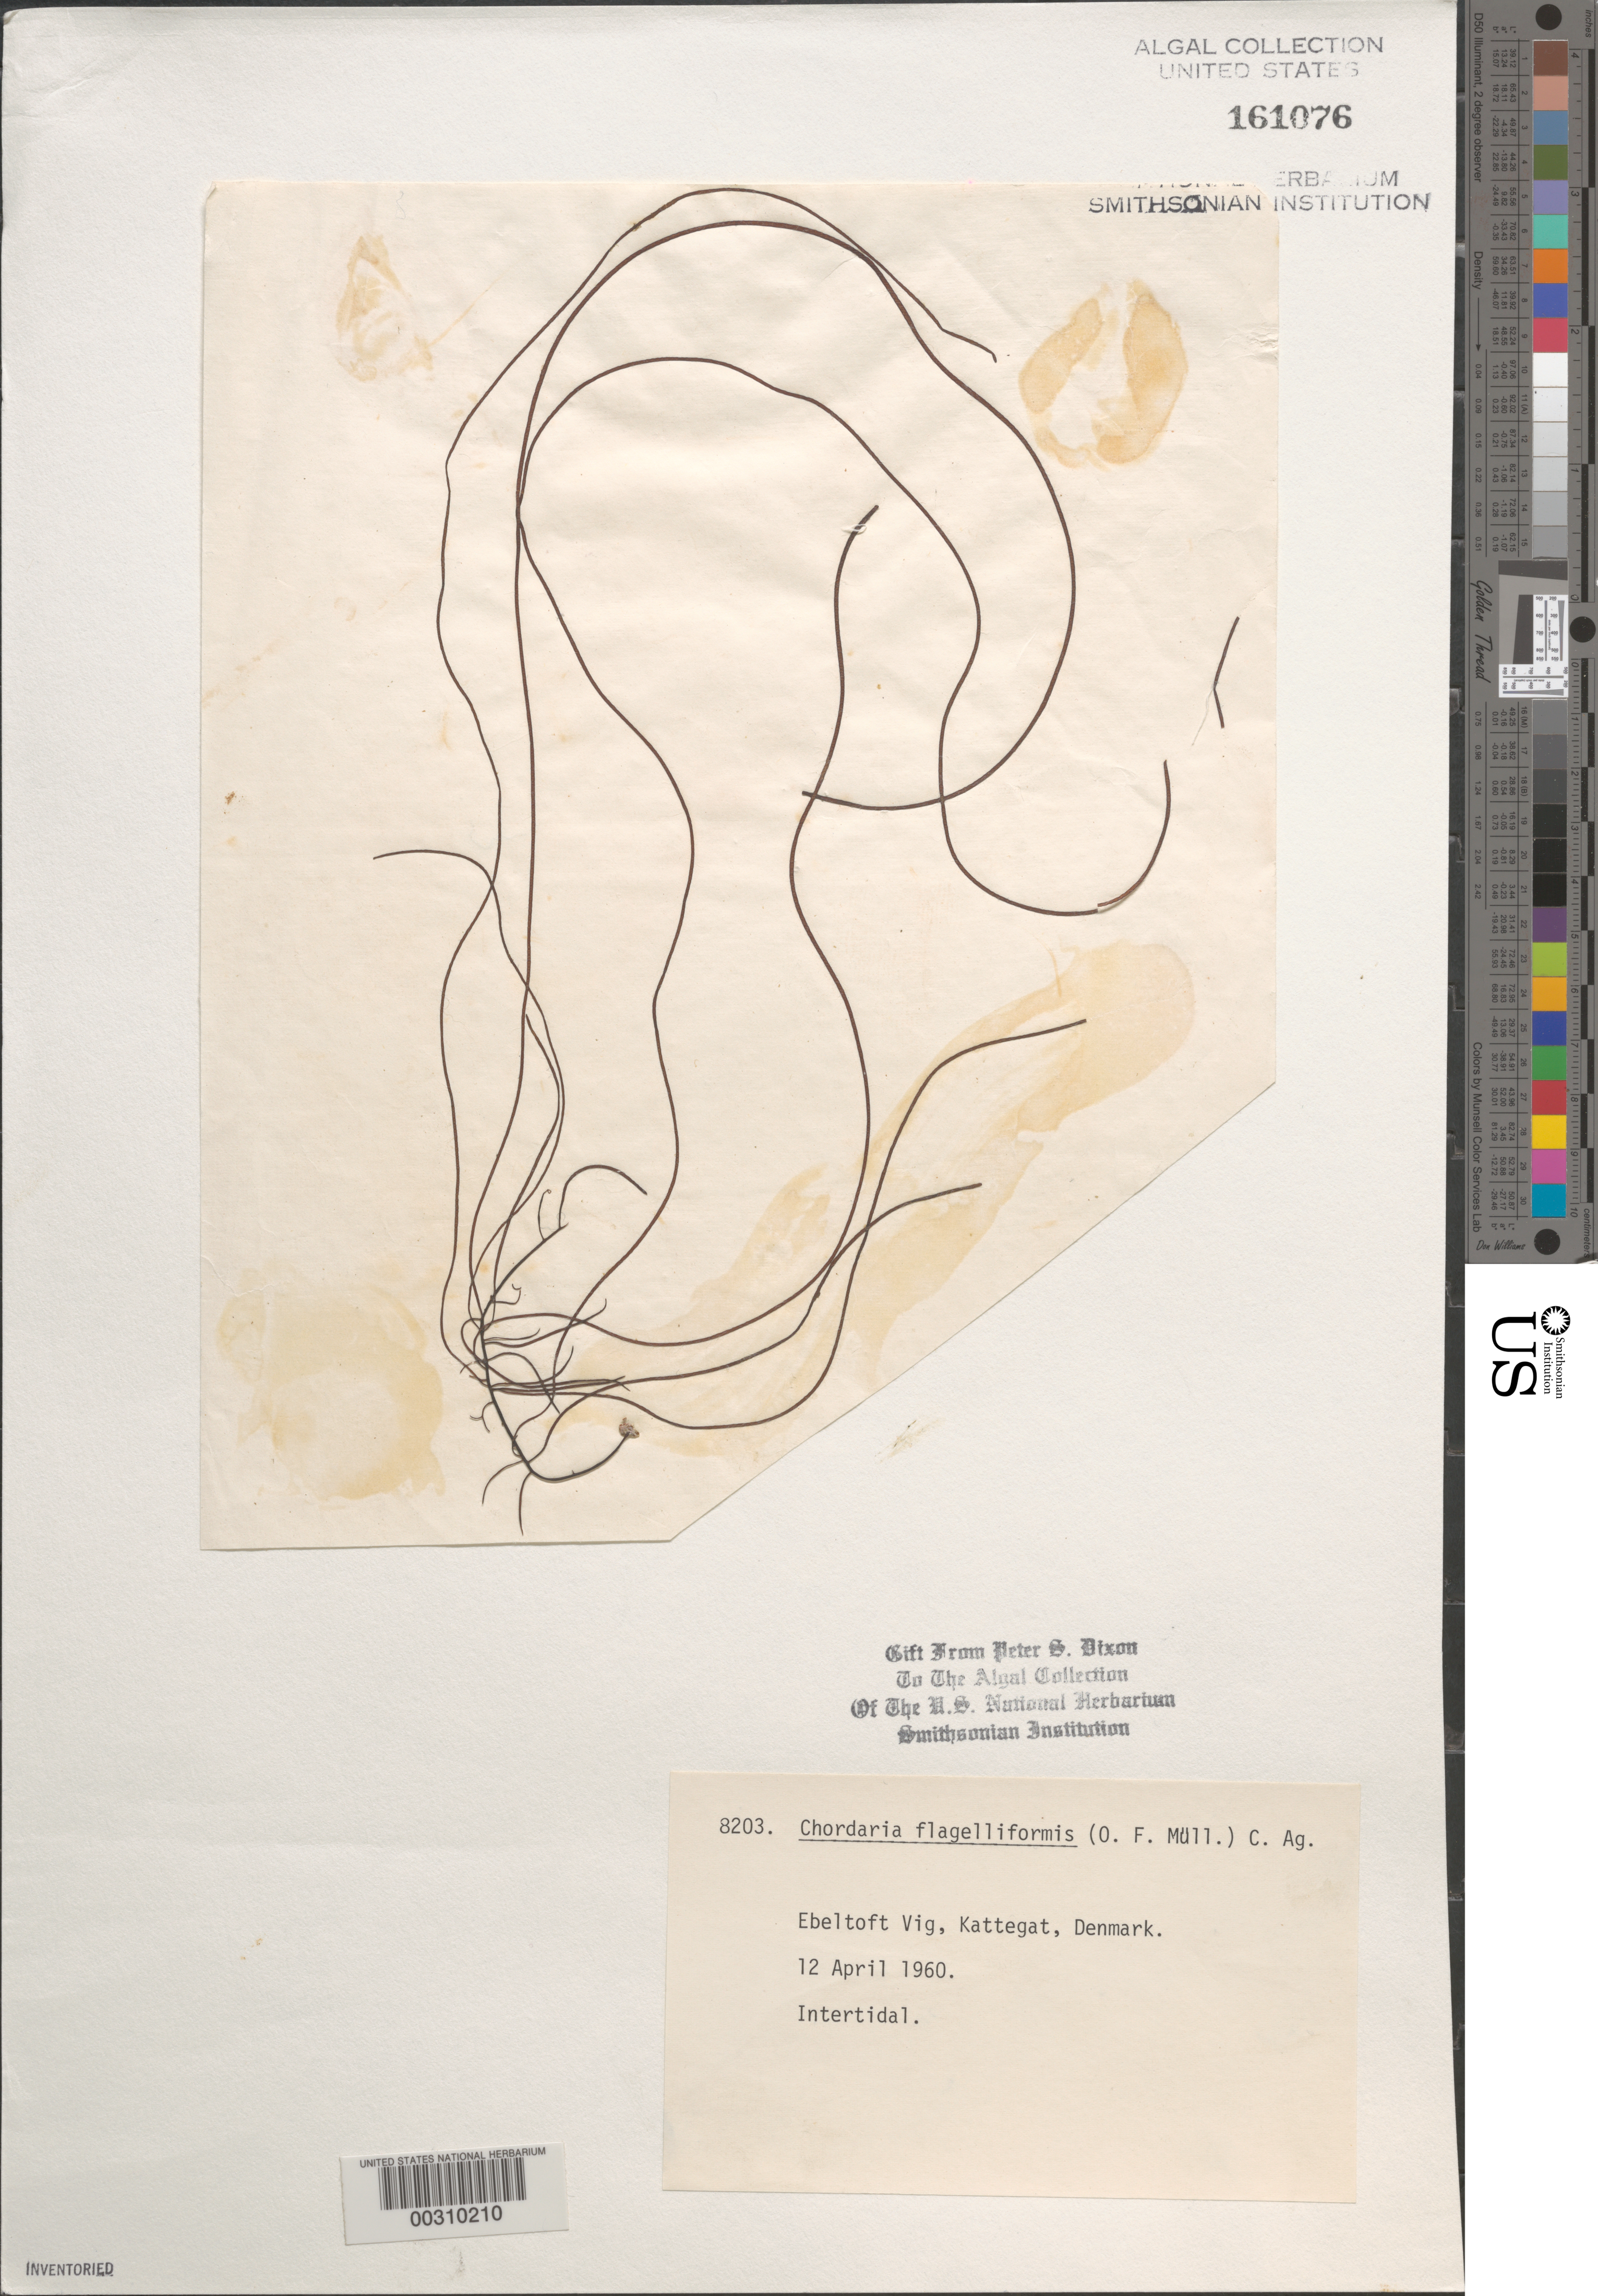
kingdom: Chromista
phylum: Ochrophyta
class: Phaeophyceae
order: Ectocarpales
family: Chordariaceae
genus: Chordaria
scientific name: Chordaria flagelliformis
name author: (Hudson) Grev.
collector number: PSD 8203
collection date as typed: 12 Apr 1960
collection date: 1960-04-12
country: Denmark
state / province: Midtjylland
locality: Ebeltoft Harbor, Kattegat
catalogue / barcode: US 161076